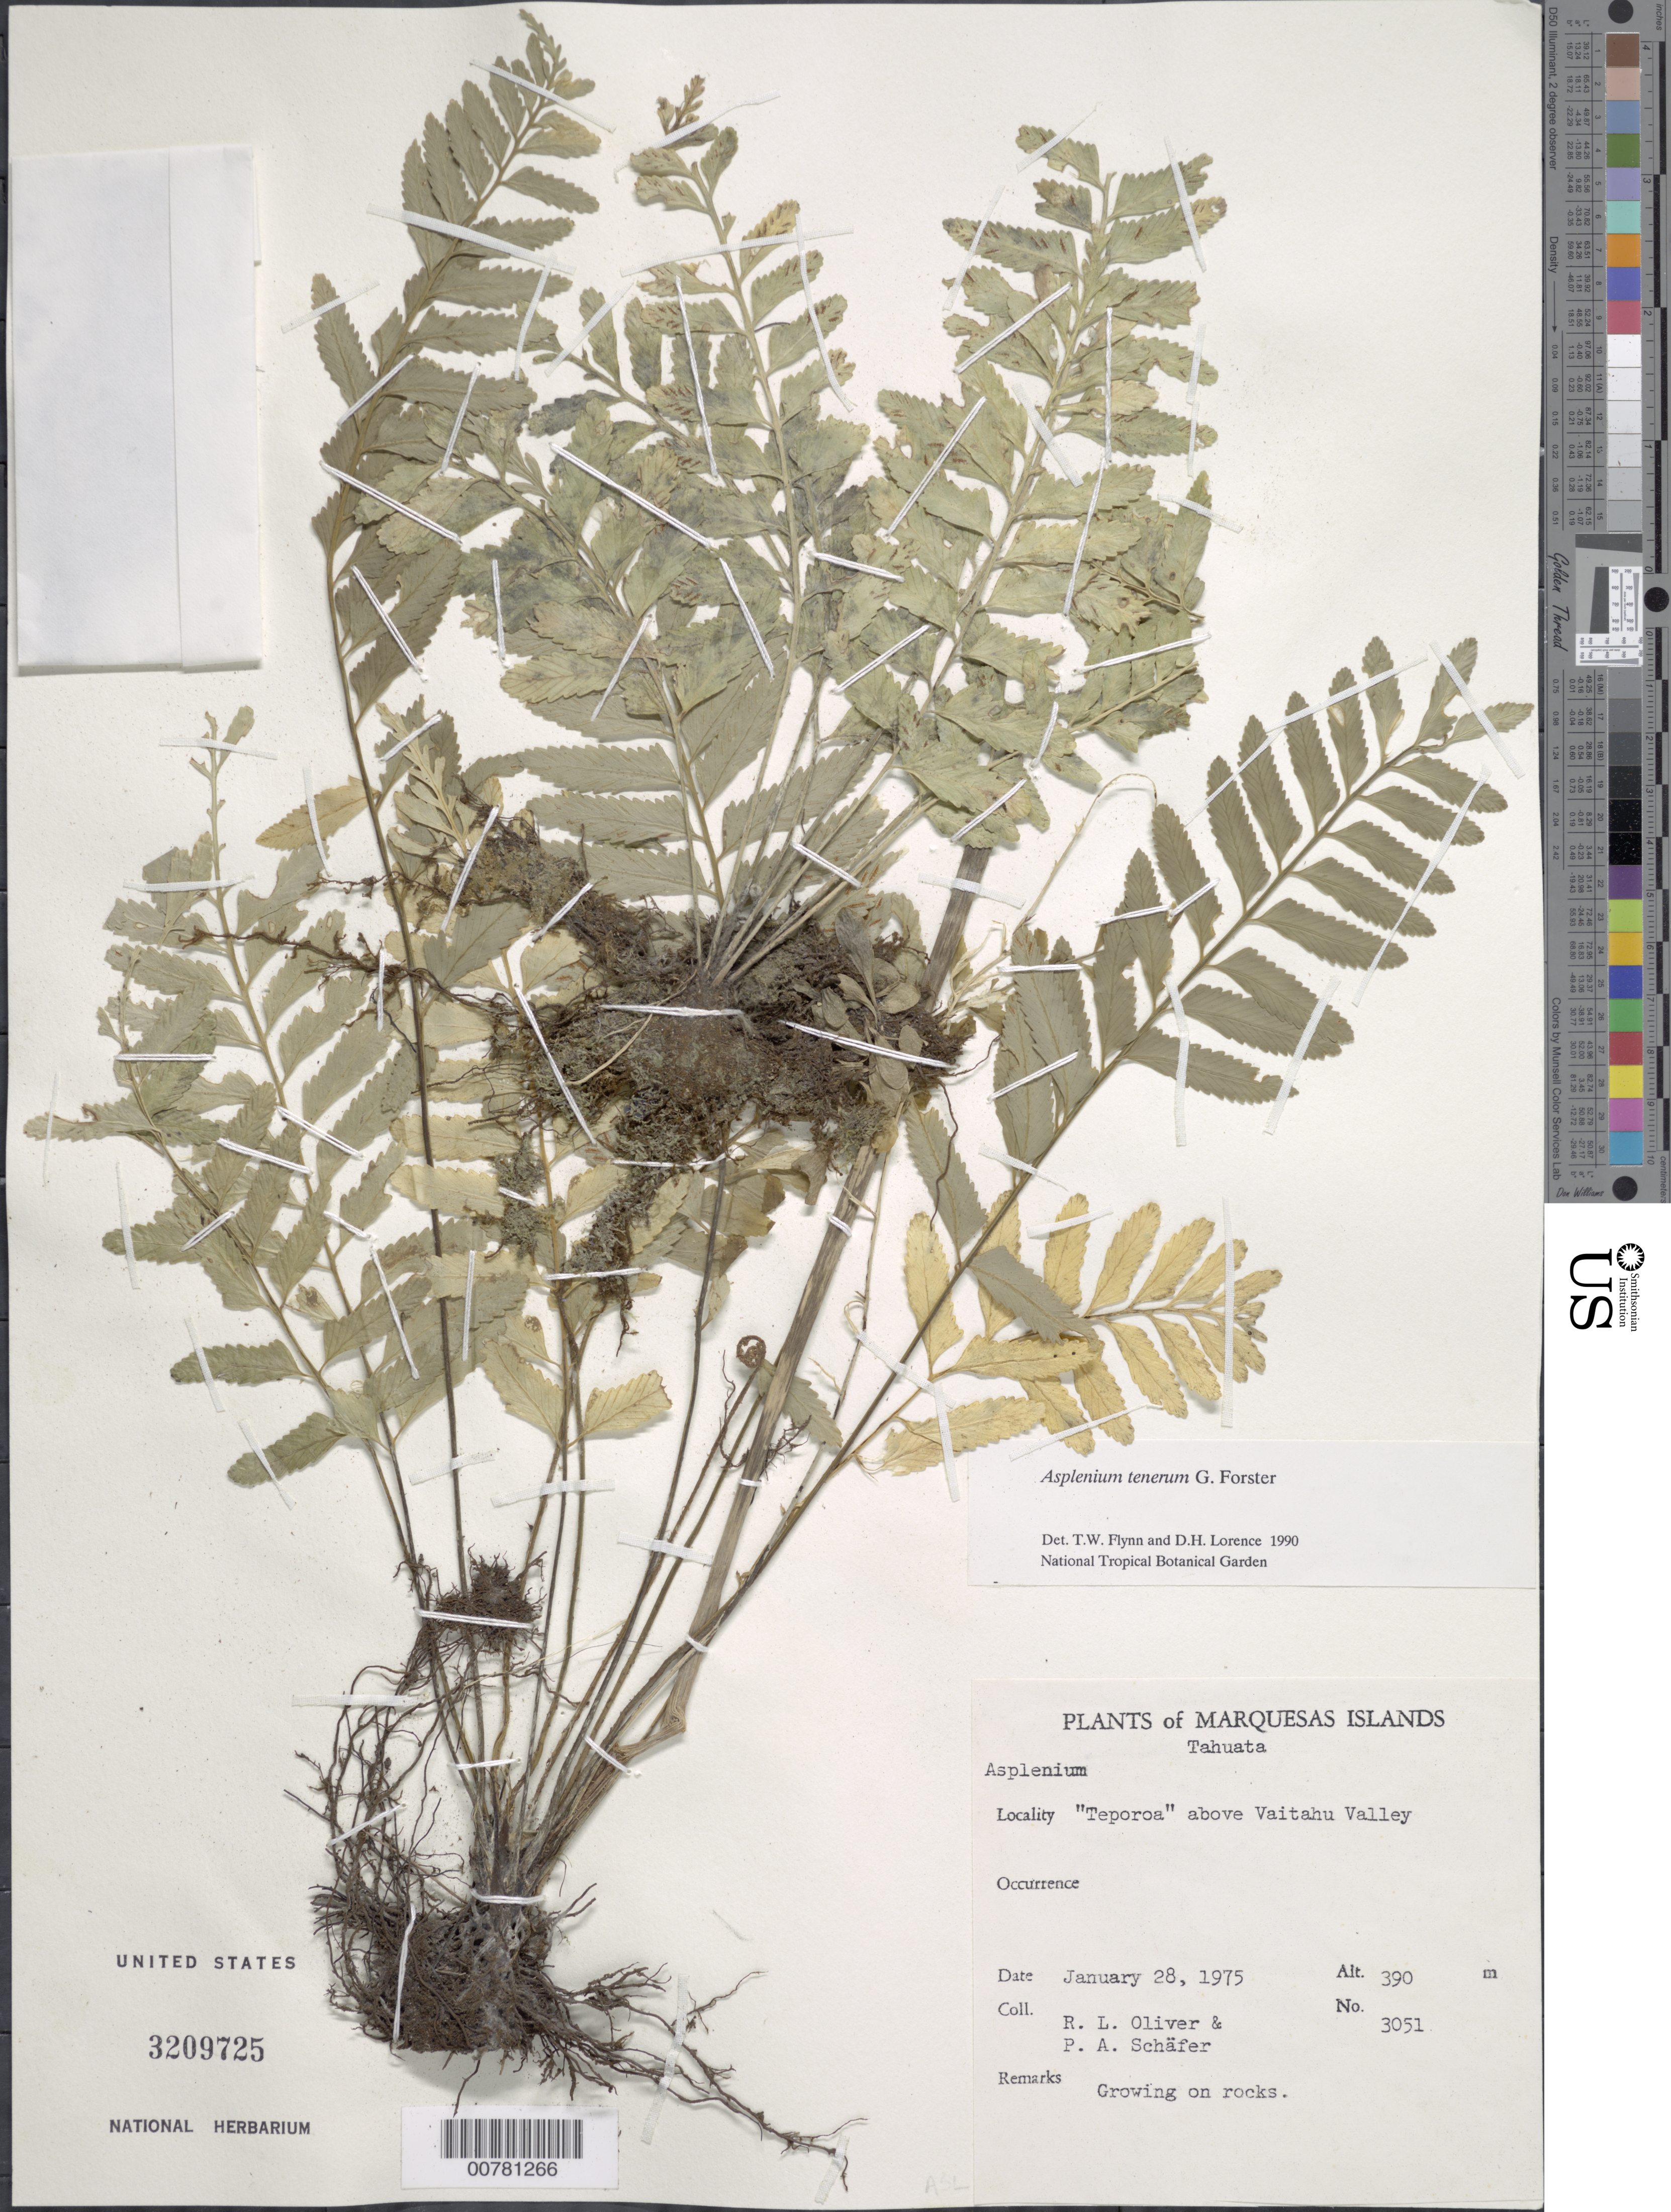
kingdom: Plantae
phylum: Tracheophyta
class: Polypodiopsida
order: Polypodiales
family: Aspleniaceae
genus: Asplenium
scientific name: Asplenium tenerum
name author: G. Forst.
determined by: Lorence, David H., (PTBG), National Tropical Botanical Garden (UNITED STATES)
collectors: R. L. Oliver & P. A. Schäfer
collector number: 3051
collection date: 1975-01-28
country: French Polynesia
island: Tahuata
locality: "Teporoa" above Vaitahu Valley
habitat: Growing on rocks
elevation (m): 390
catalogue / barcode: US 3209725